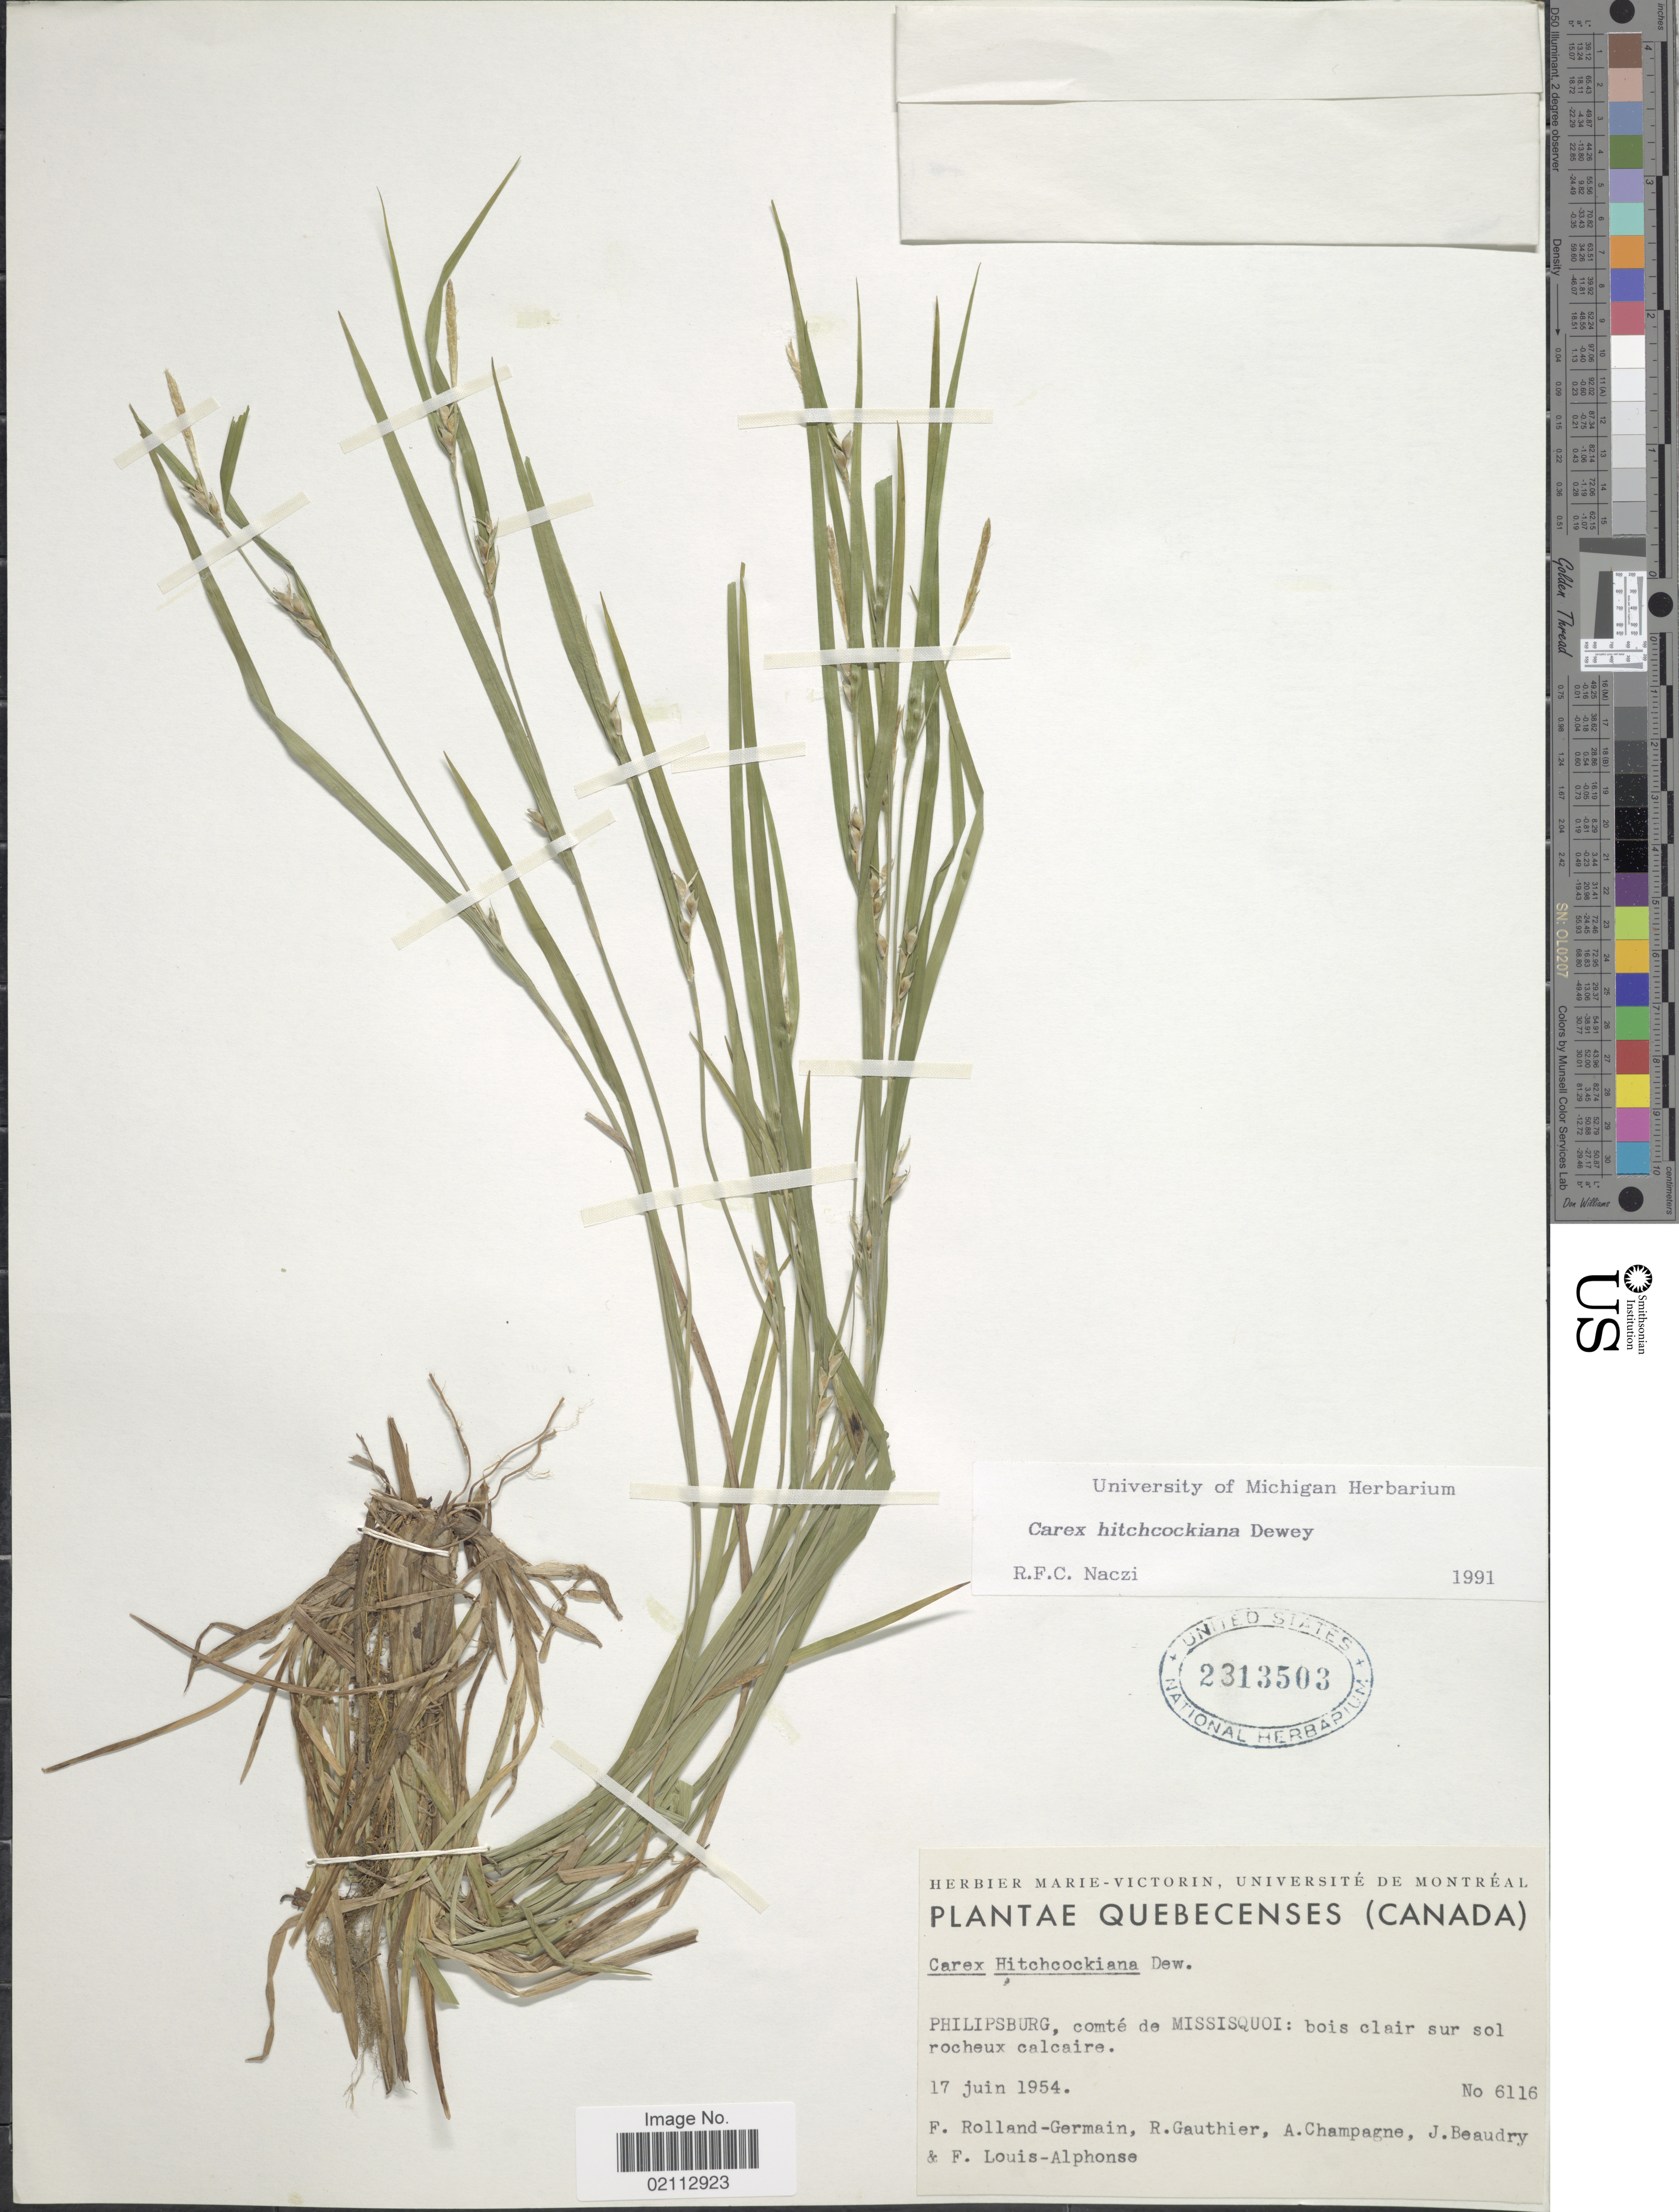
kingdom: Plantae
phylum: Tracheophyta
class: Liliopsida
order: Poales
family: Cyperaceae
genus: Carex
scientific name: Carex hitchcockiana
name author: Dewey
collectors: Rolland-Germain, R. Gauthier, A. Champagne, J. Beaudry & F. Louis-Alphonse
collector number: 6116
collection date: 1954-06-17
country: Canada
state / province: Quebec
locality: Quebecenses. Philipsburg, comte de Missisquoi: bois clair sur sol rocheux calcaire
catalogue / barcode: US 2313503